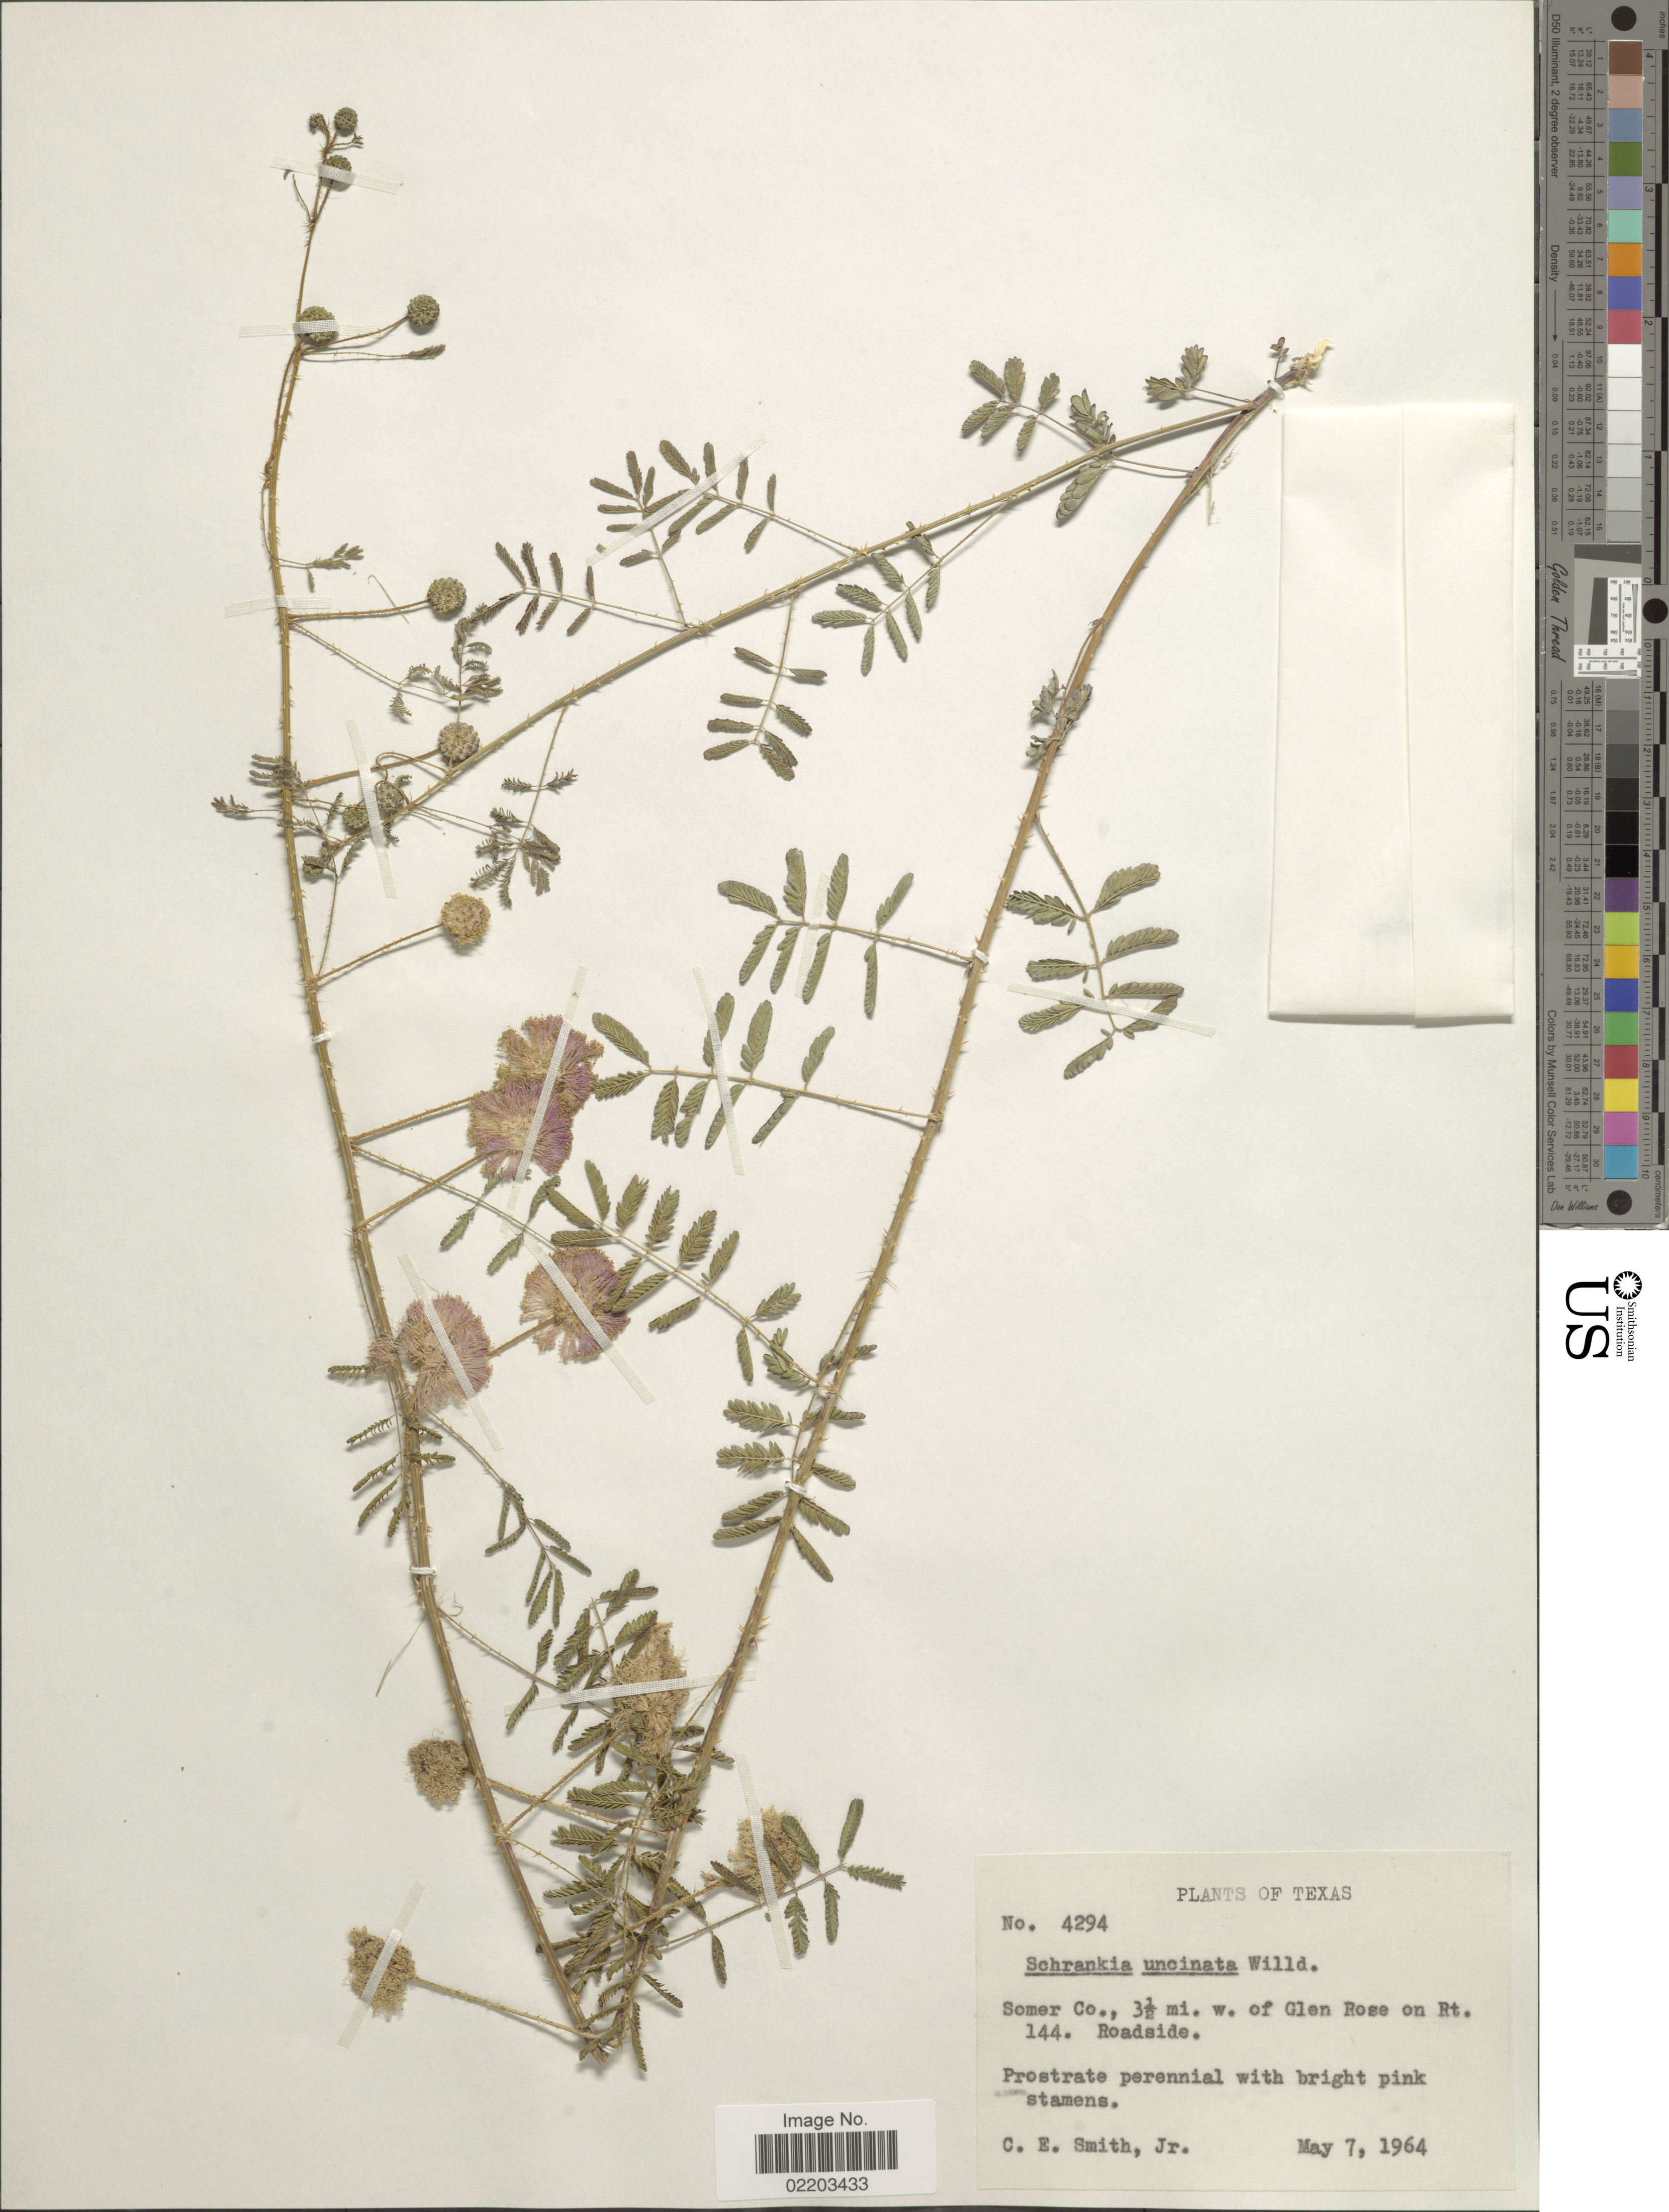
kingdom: Plantae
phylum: Tracheophyta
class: Magnoliopsida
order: Fabales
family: Fabaceae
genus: Mimosa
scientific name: Mimosa nuttallii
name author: (DC.) B.L. Turner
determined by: Strong, M. T., (US), Smithsonian Institution - National Museum of Natural History (UNITED STATES)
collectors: C. E. Smith Jr.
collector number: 4294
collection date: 1964-05-07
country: United States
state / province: Texas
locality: Somer Co., 3½ mi w. of Glen Rose on Rt. 144. Roadside